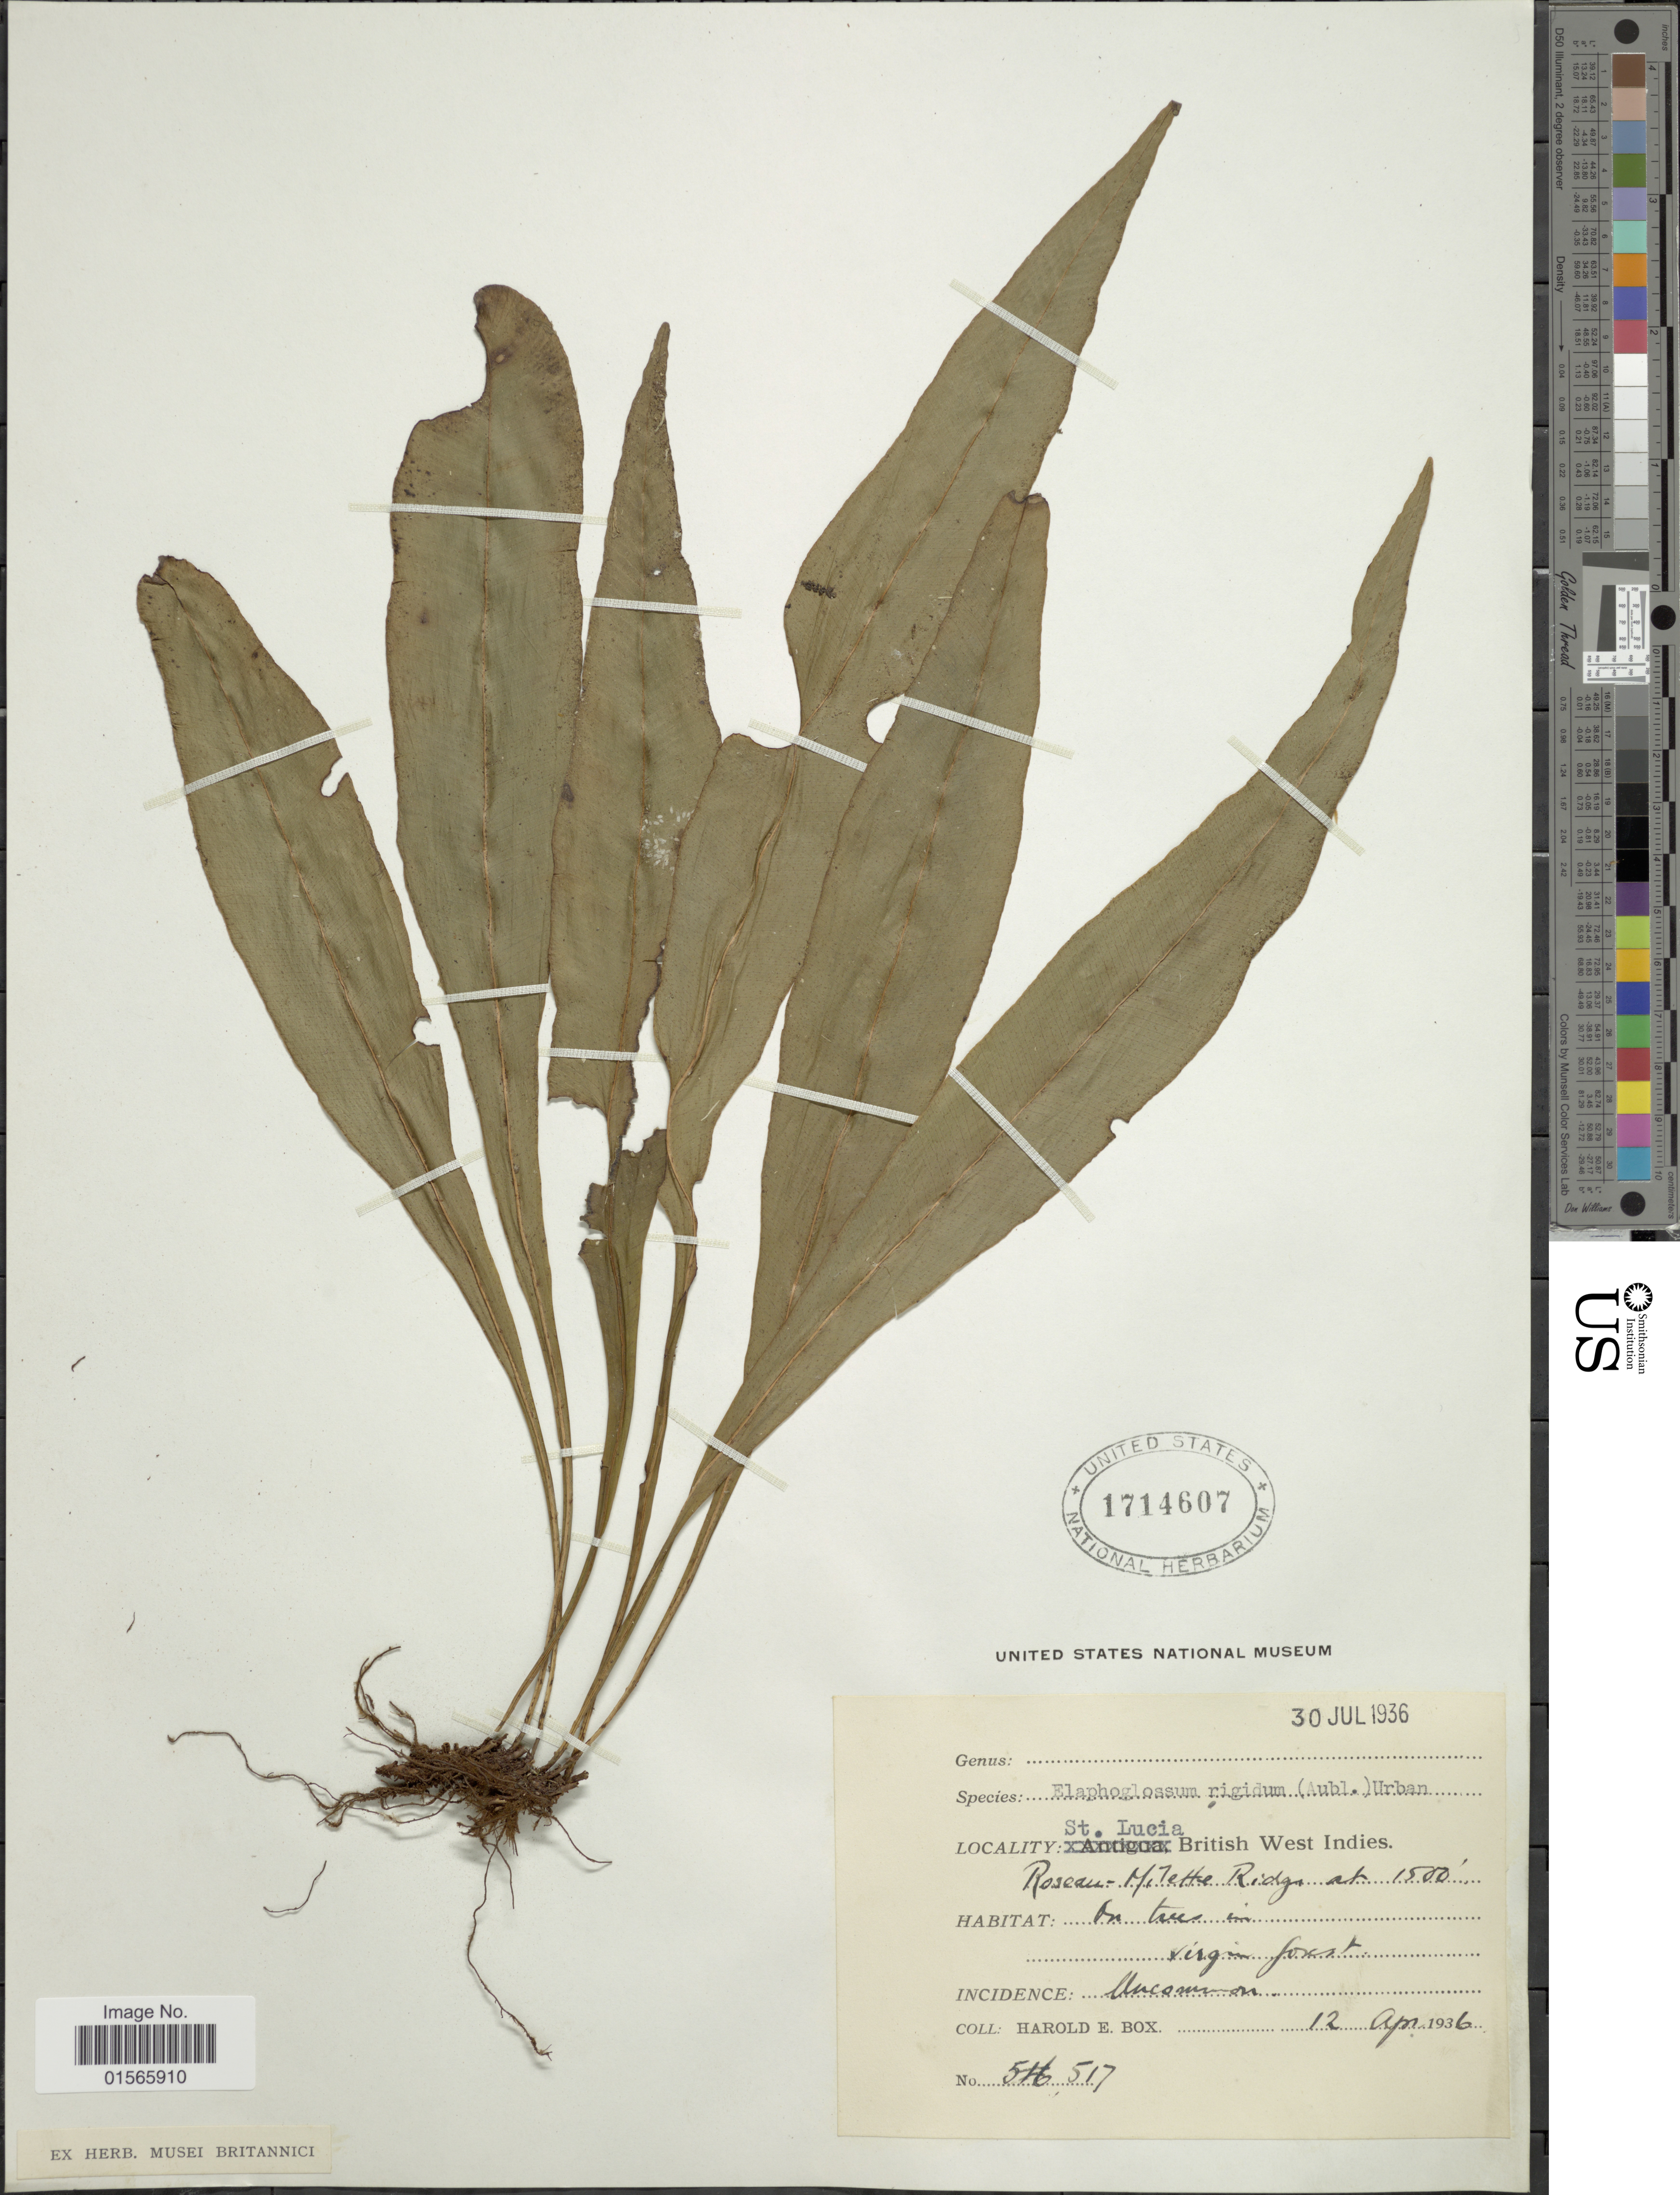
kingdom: Plantae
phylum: Tracheophyta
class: Polypodiopsida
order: Polypodiales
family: Dryopteridaceae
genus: Elaphoglossum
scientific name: Elaphoglossum rigidum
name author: (Aubl.) Urb.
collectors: H. E. Box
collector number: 517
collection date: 1936-04-12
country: St. Lucia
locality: St. Lucia, British West Indies, Roseau-Milette Ridge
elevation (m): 457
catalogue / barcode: US 1714607